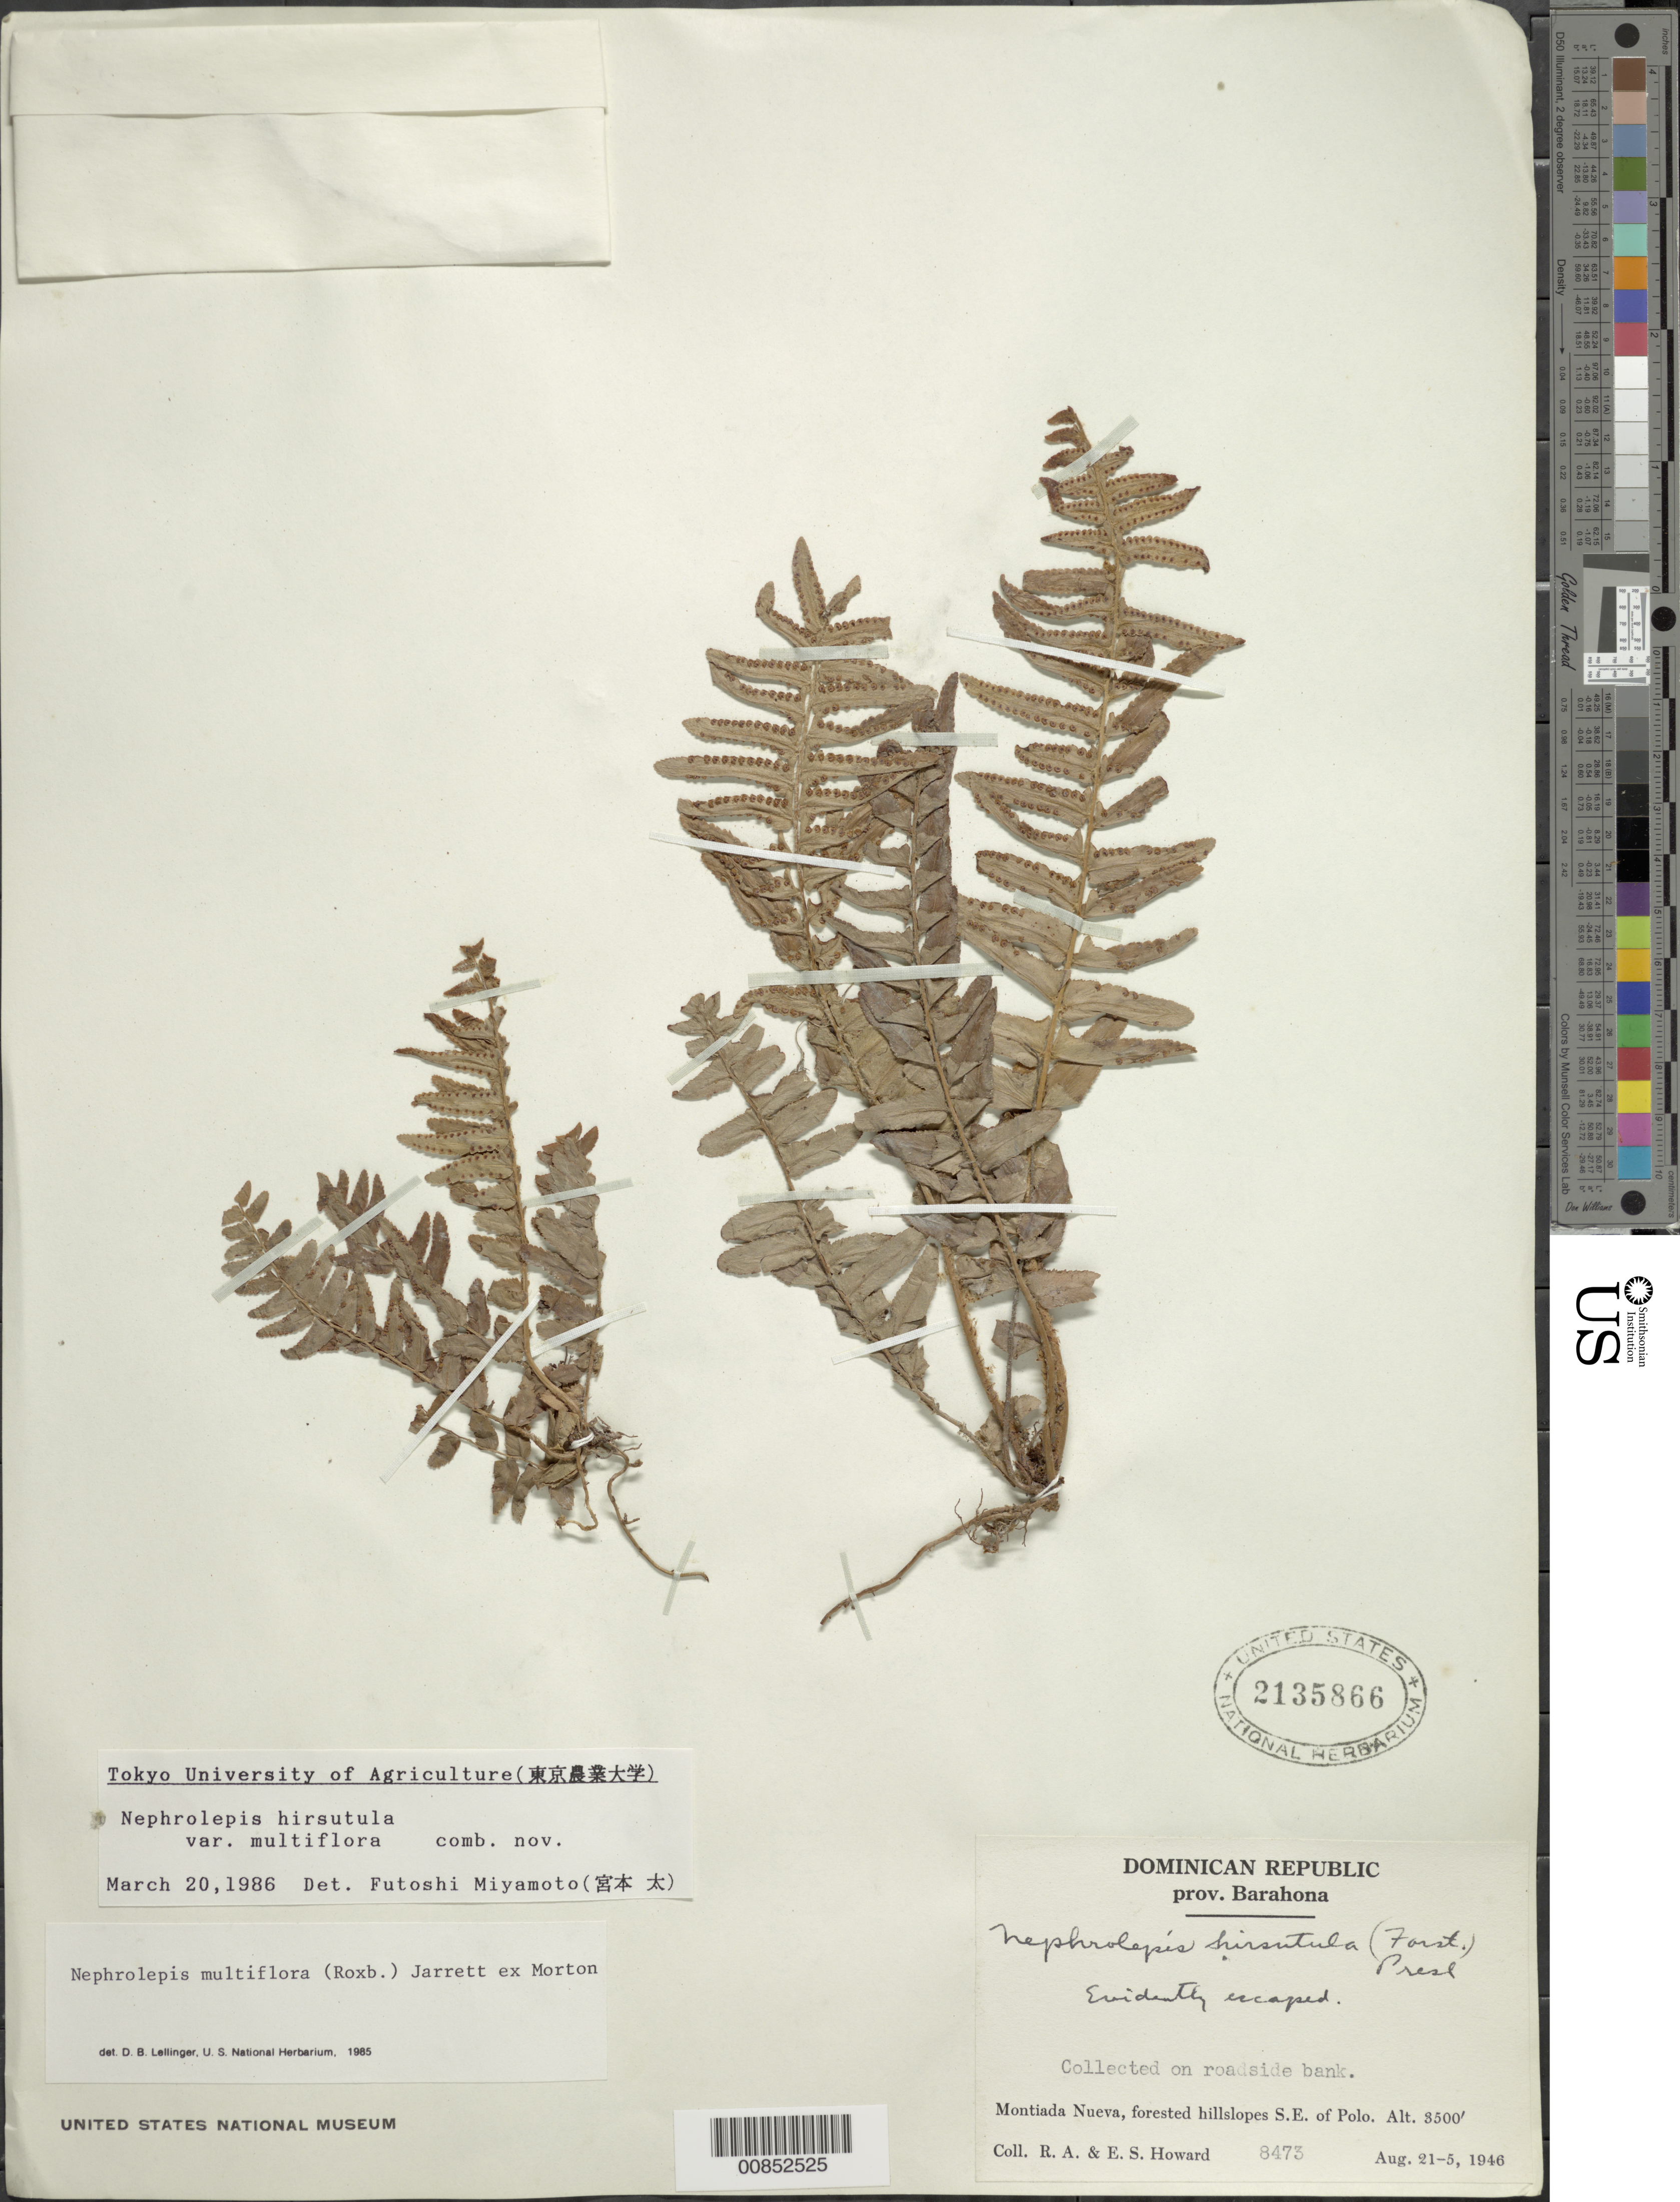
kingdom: Plantae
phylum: Tracheophyta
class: Polypodiopsida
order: Polypodiales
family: Nephrolepidaceae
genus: Nephrolepis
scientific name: Nephrolepis multiflora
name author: (Roxb.) F.M. Jarrett ex C.V. Morton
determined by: Lellinger, David B., (BOT), Smithsonian Institution - National Museum of Natural History (UNITED STATES)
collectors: R. A. Howard & E. S. Howard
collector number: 8473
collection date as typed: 21 Aug 1946 to 25 Aug 1946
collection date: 1946-08-21/1946-08-25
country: Dominican Republic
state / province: Barahona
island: Hispaniola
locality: Montiada Nueva, SE of Polo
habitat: Forested hillslops, on roadside bank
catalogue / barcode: US 2135866